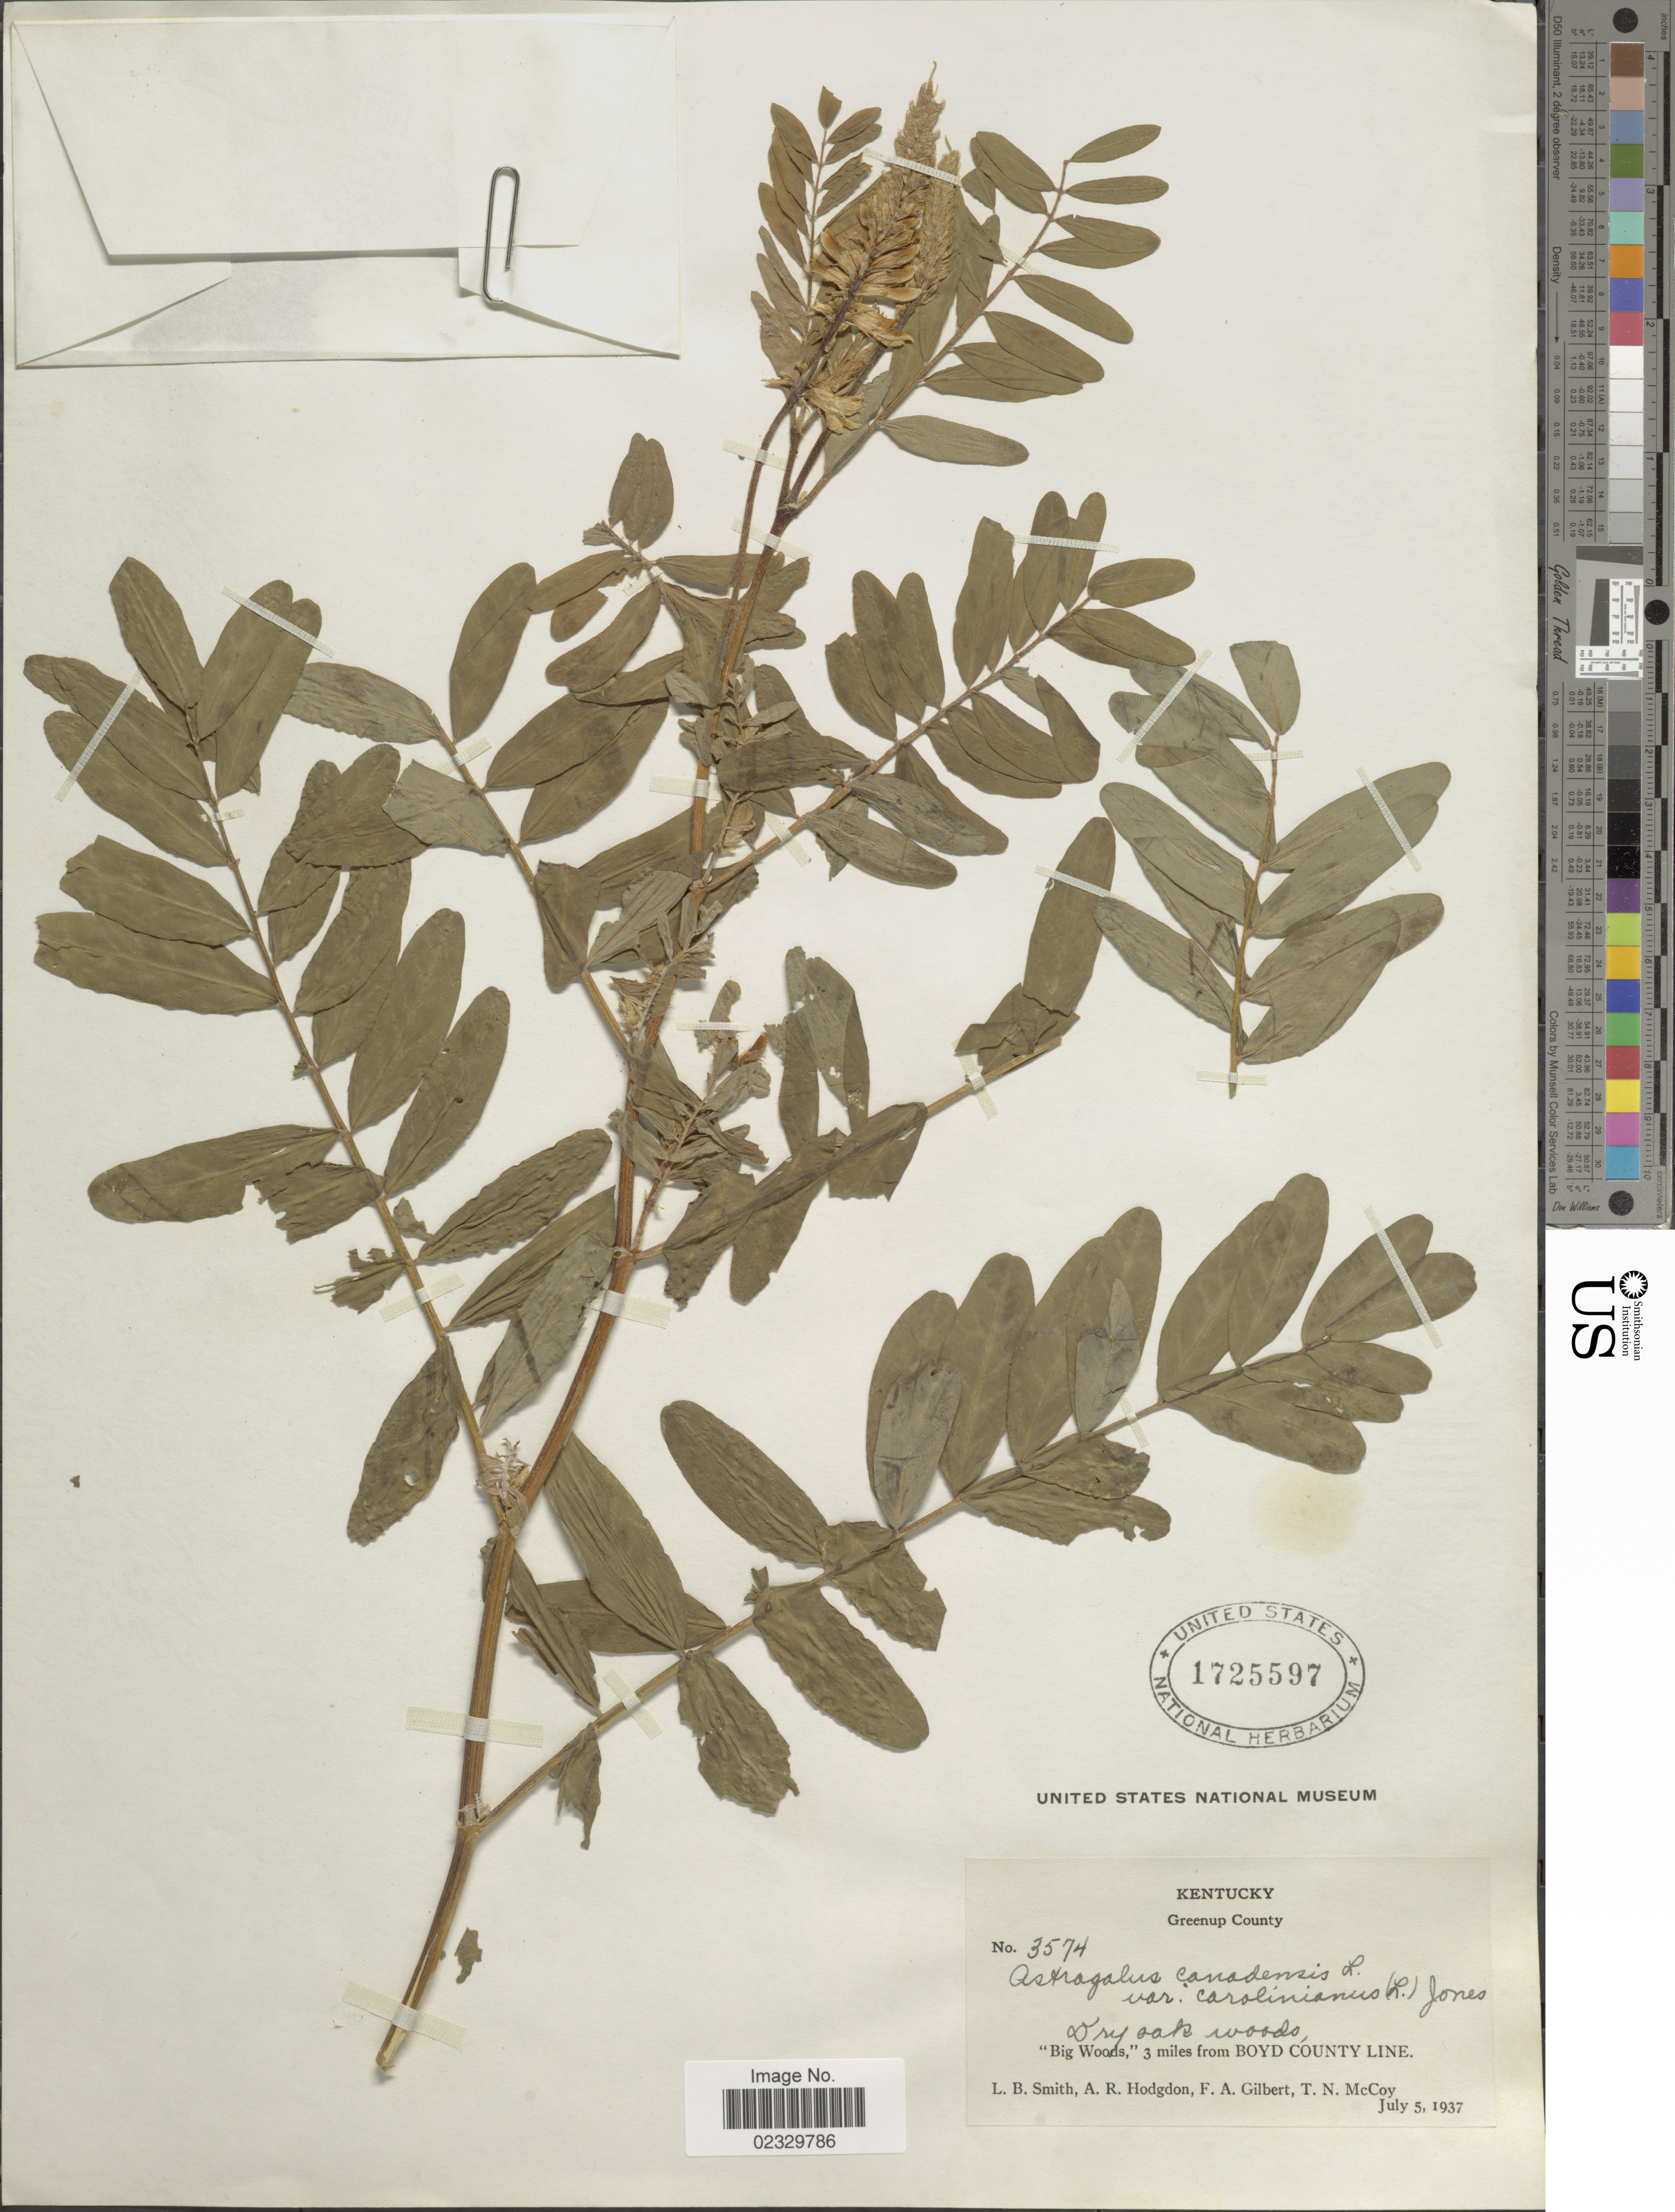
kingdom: Plantae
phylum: Tracheophyta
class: Magnoliopsida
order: Fabales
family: Fabaceae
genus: Astragalus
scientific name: Astragalus canadensis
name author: L.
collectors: L. Smith, A. Hodgon, F. A. Gilbert & T. N. McCoy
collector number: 3574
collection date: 1937-07-05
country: United States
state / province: Kentucky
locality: Greenup County, "Big Woods" , 3 miles from Boyd County Line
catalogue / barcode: US 1725597